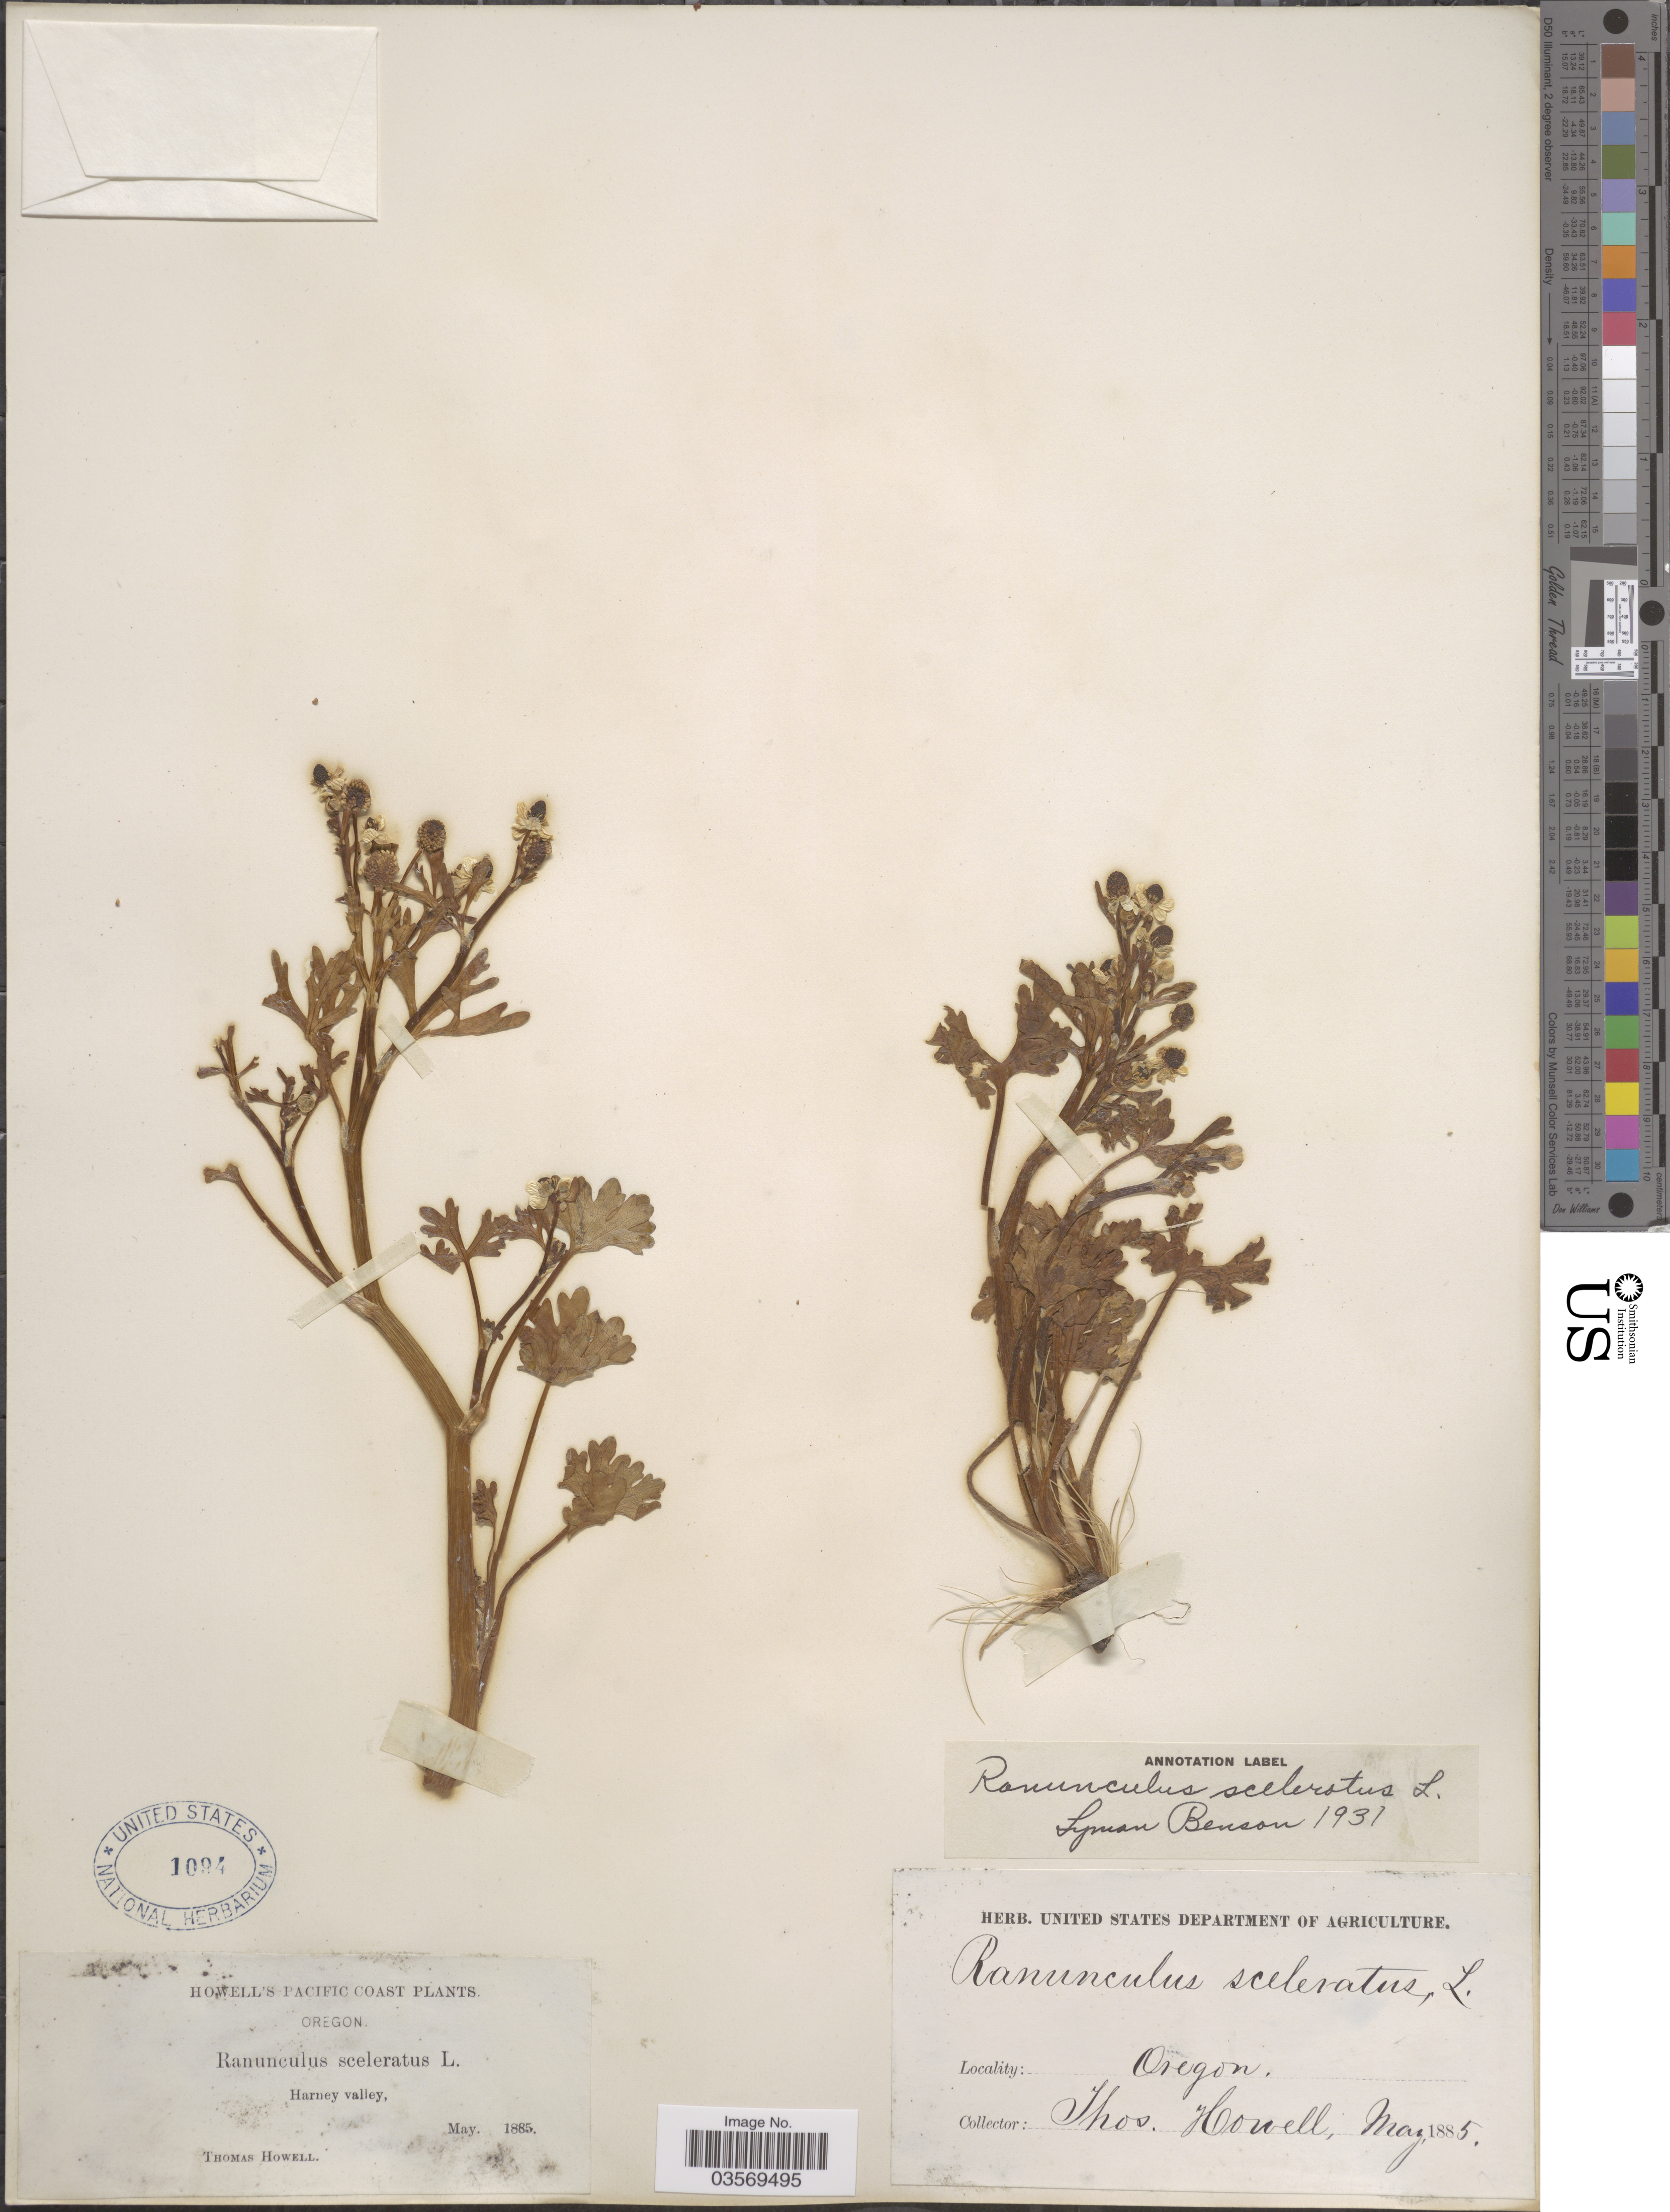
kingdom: Plantae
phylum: Tracheophyta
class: Magnoliopsida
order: Ranunculales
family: Ranunculaceae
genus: Ranunculus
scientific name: Ranunculus sceleratus var. multifidus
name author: Nutt.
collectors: T. Howell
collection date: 1885-05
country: United States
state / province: Oregon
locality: Pacific Coast. Harney Valley.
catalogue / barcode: US 1094